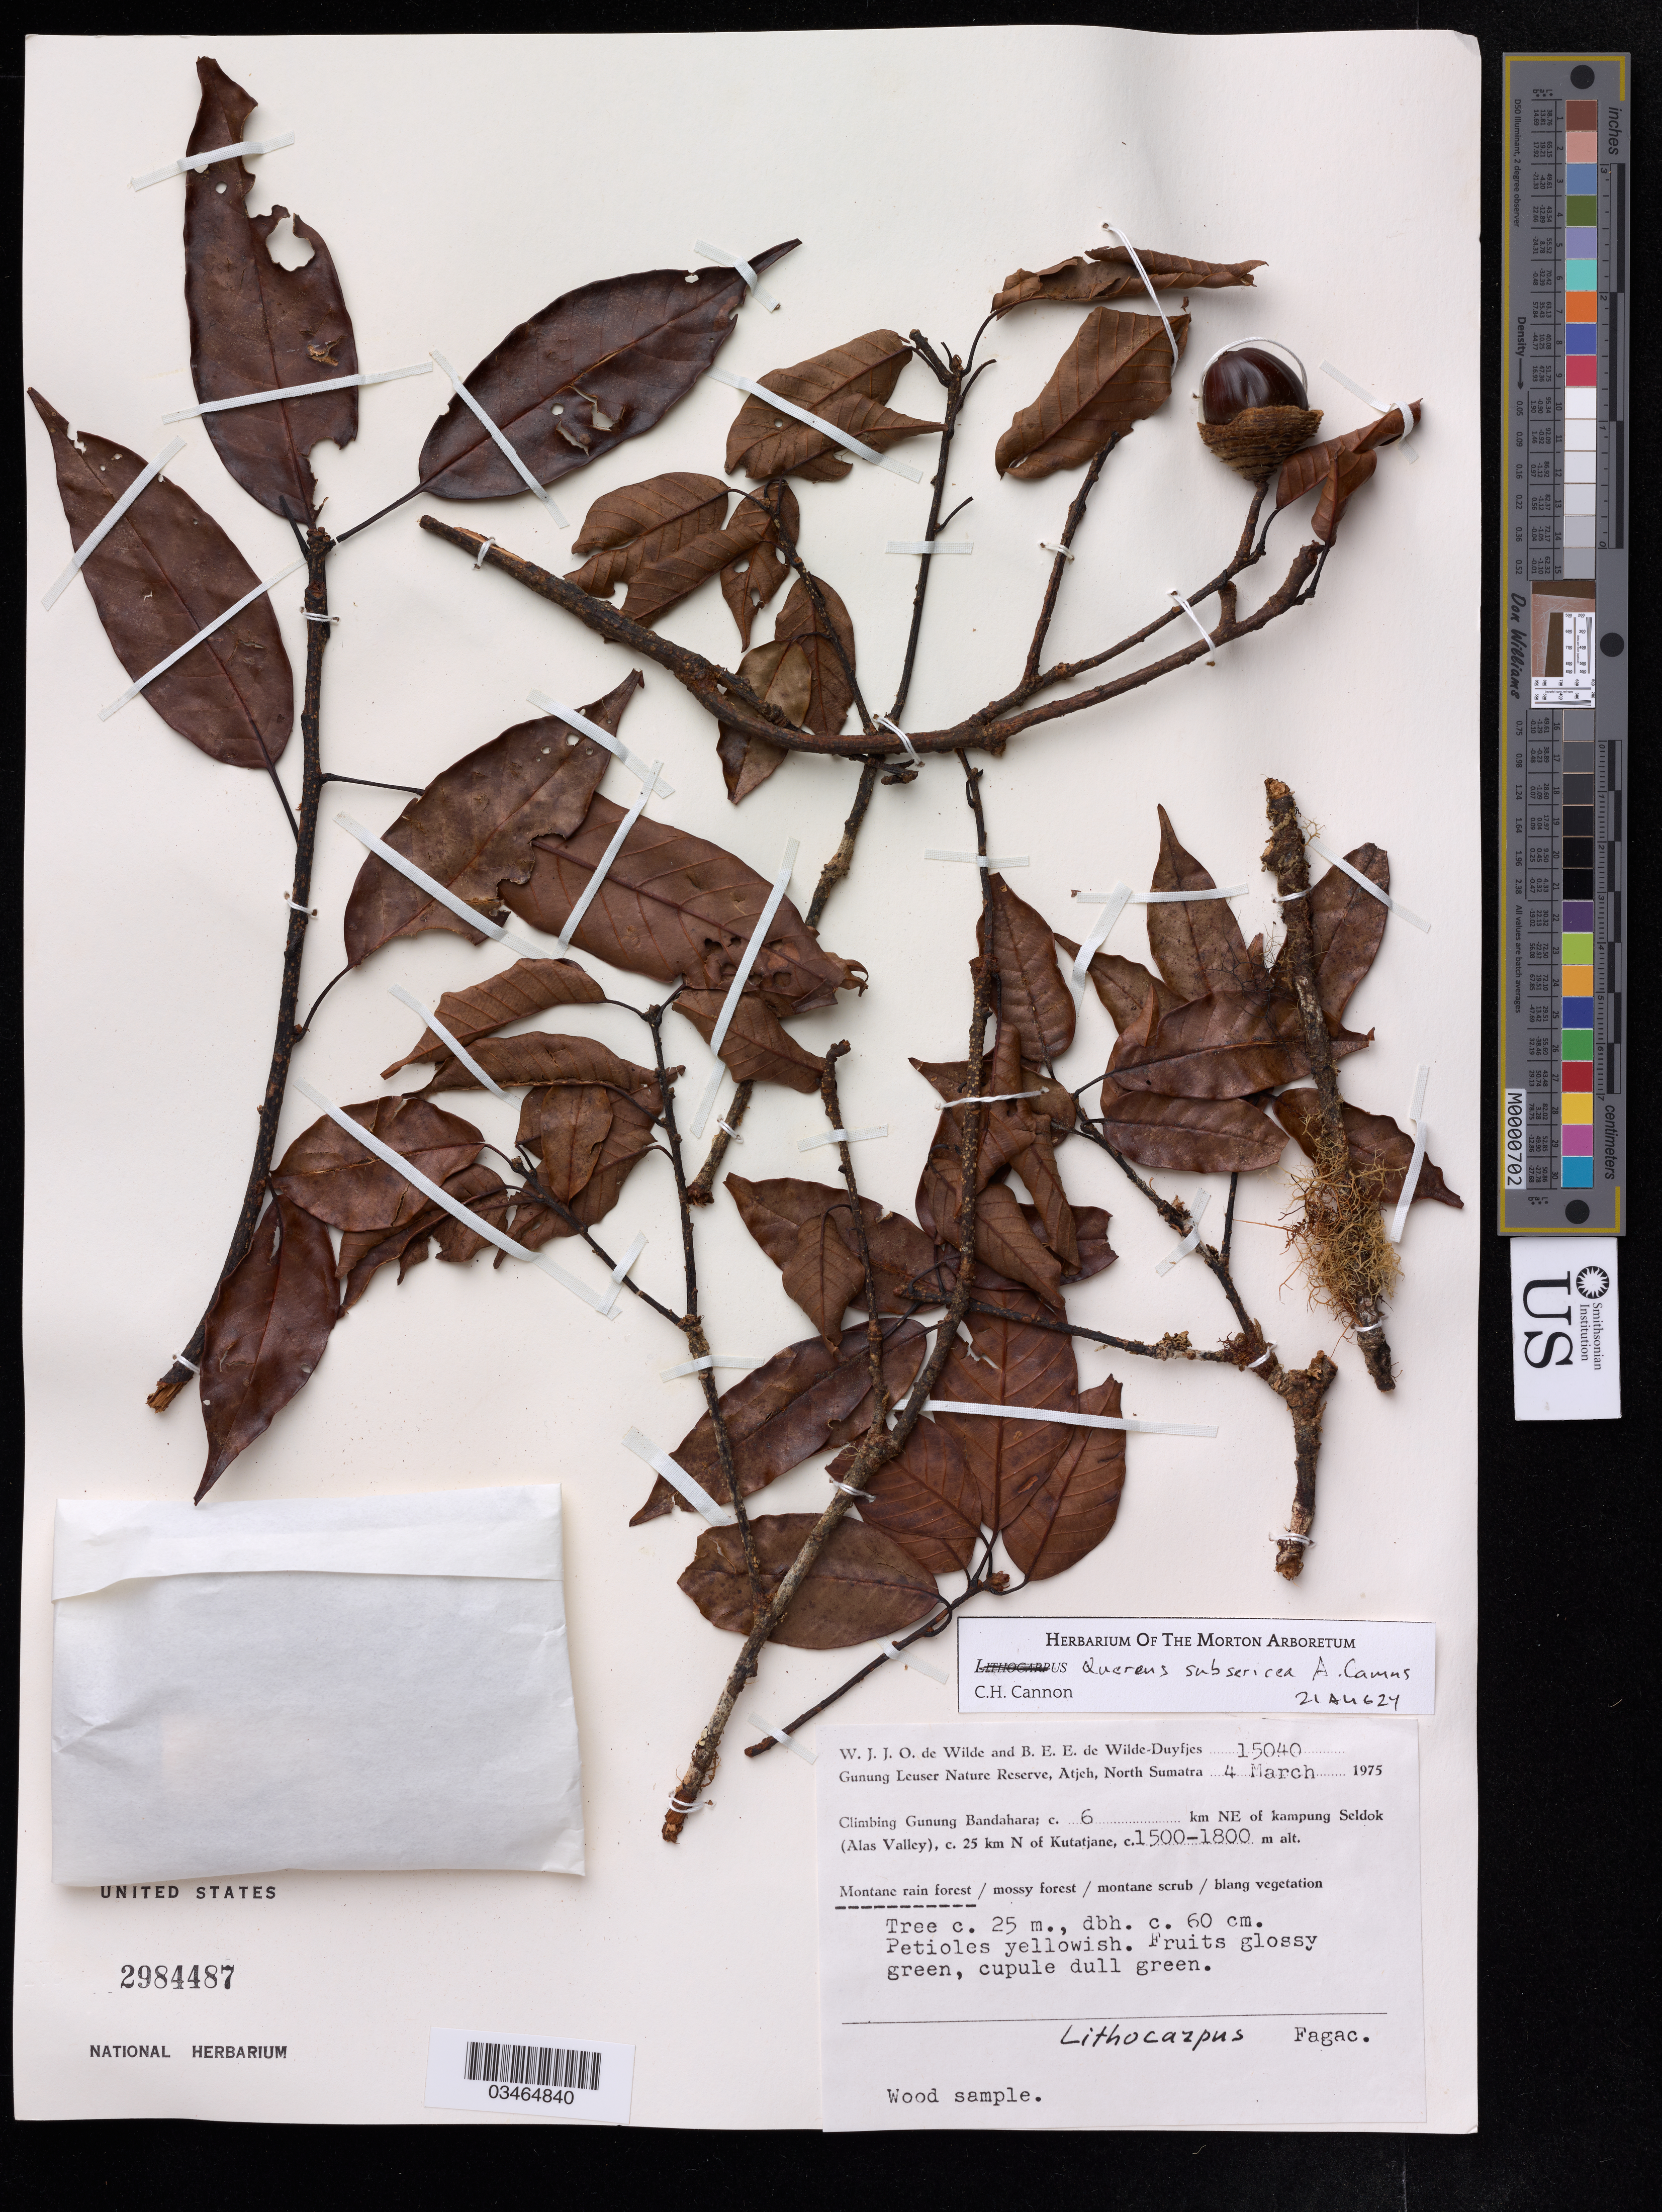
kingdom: Plantae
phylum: Tracheophyta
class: Magnoliopsida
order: Fagales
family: Fagaceae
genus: Quercus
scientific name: Quercus subsericea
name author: A. Camus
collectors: Ding Hou & W.J.J.O. de Wilde & B. E. de Wilde-Duyfjes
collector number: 15040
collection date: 1975-03-04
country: Indonesia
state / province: Sumatra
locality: Gunung Leuser Nature Reserve, Atjeh, North Sumatara. Climbing Gunung Bandahara; c. 6 km NE of kampung Seldok (Alas Valley), c. 25 km N of Kutatjane.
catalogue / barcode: US 2984487